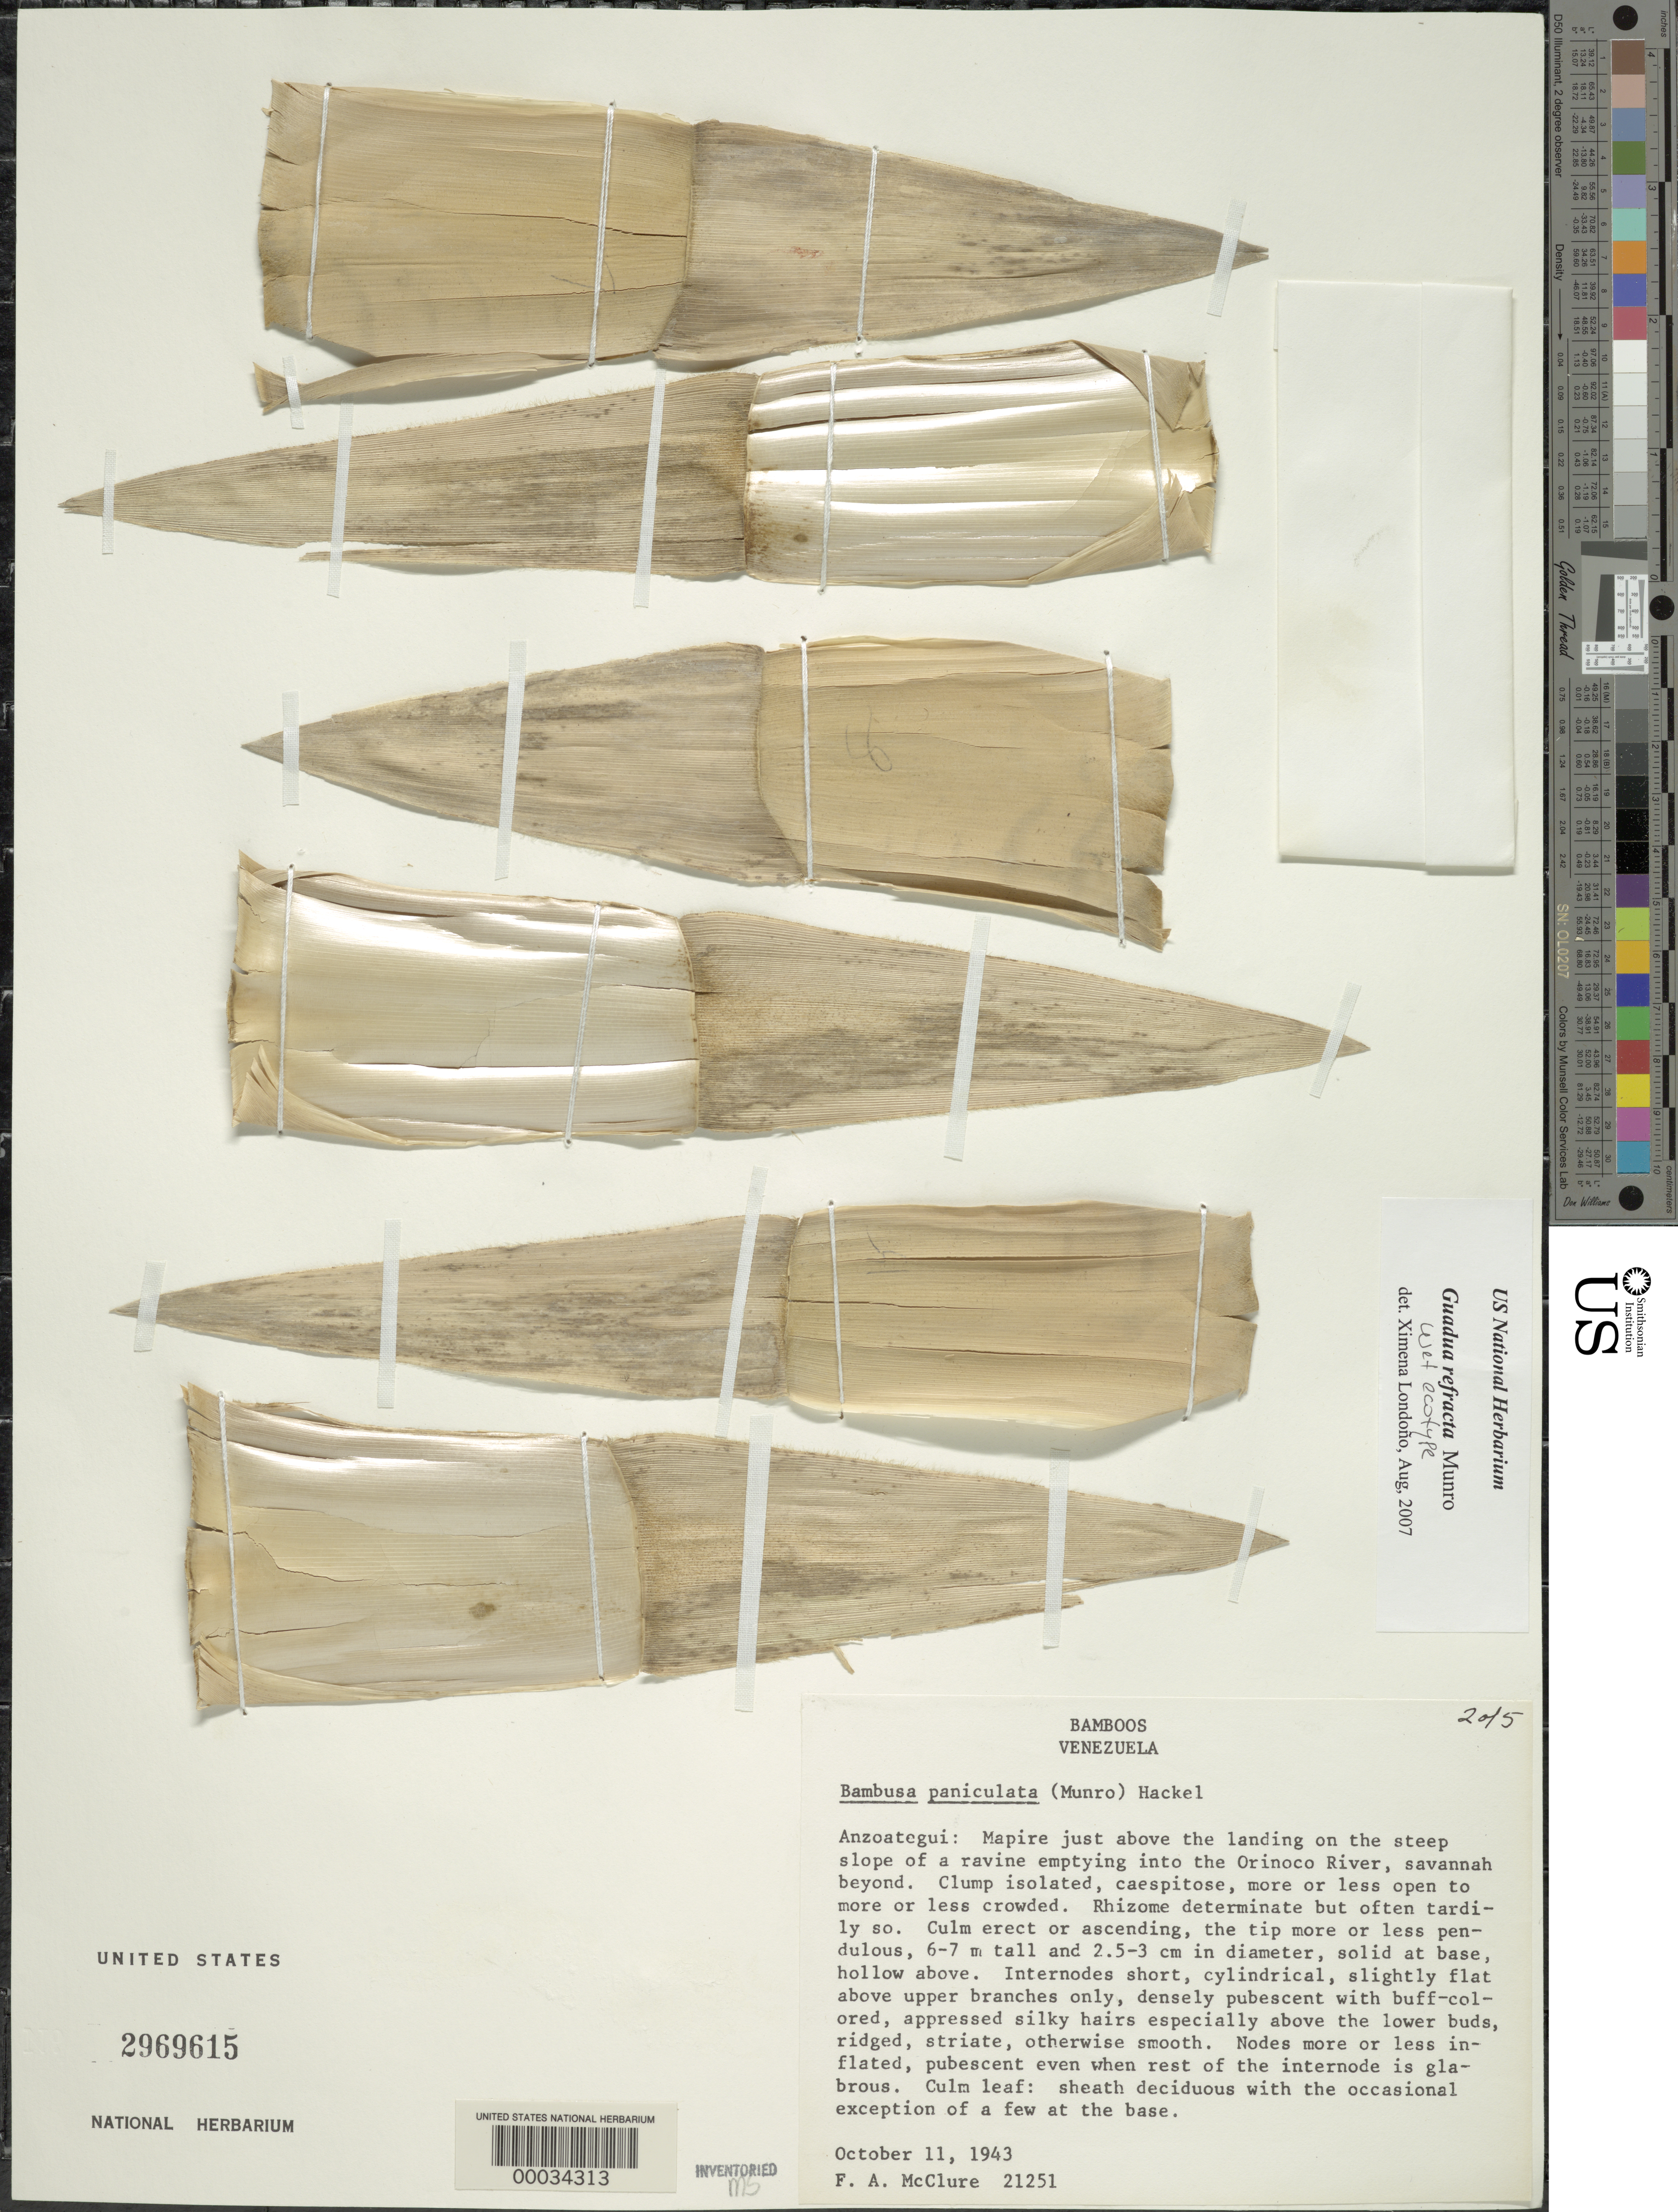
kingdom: Plantae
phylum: Tracheophyta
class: Liliopsida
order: Poales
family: Poaceae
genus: Guadua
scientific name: Guadua venezuelae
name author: Munro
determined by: McMurchie, Elizabeth, (UNITED STATES)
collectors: F. A. McClure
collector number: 21251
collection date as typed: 11 Oct 1943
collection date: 1943-10-11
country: Venezuela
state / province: Anzoategui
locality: Mapire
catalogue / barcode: US 2969615